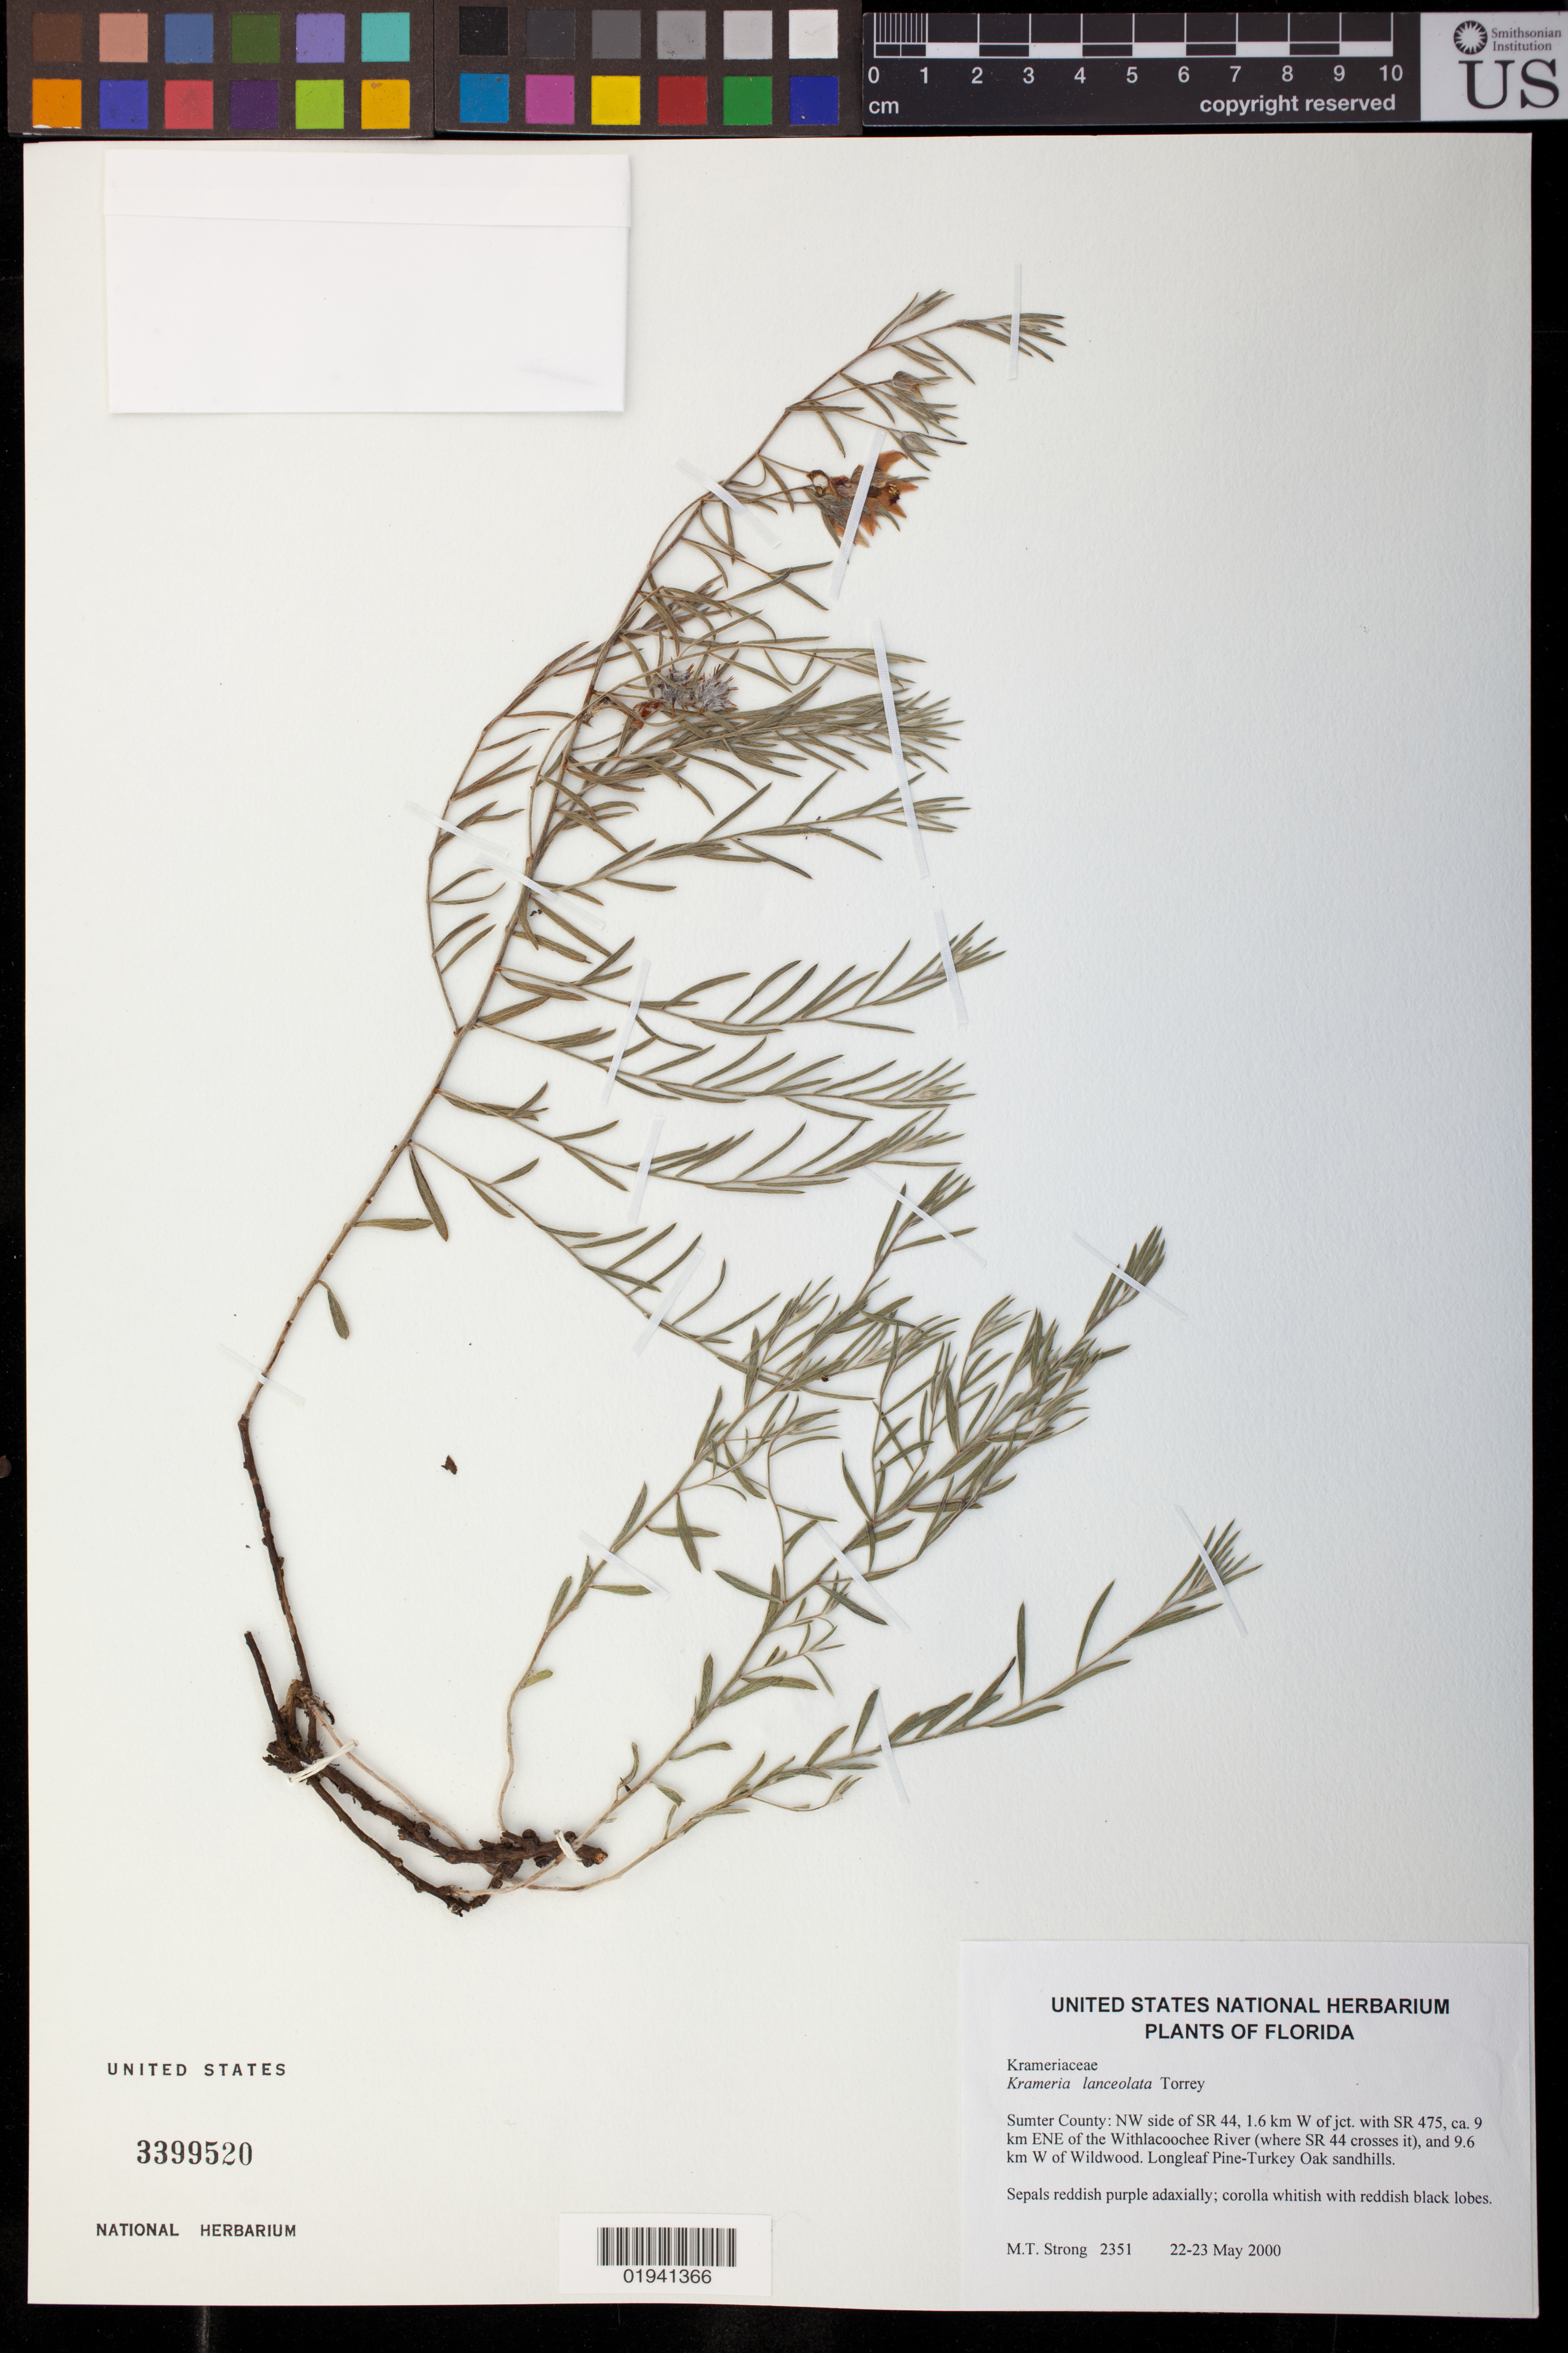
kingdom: Plantae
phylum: Tracheophyta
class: Magnoliopsida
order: Zygophyllales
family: Krameriaceae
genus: Krameria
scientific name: Krameria lanceolata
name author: Torr.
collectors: M. T. Strong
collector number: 2351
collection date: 2000-05-22/2000-05-23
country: United States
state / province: Florida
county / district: Sumter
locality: NW side of SR 44, 1.6 km W of jct. with SR 475, ca. 9 km ENE of the Withlacoochee River (where SR 44 crosses it), and 9.6 km W of Wildwood. Long leaf Pine-Turkey Oak sandhills.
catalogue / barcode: US 3399520